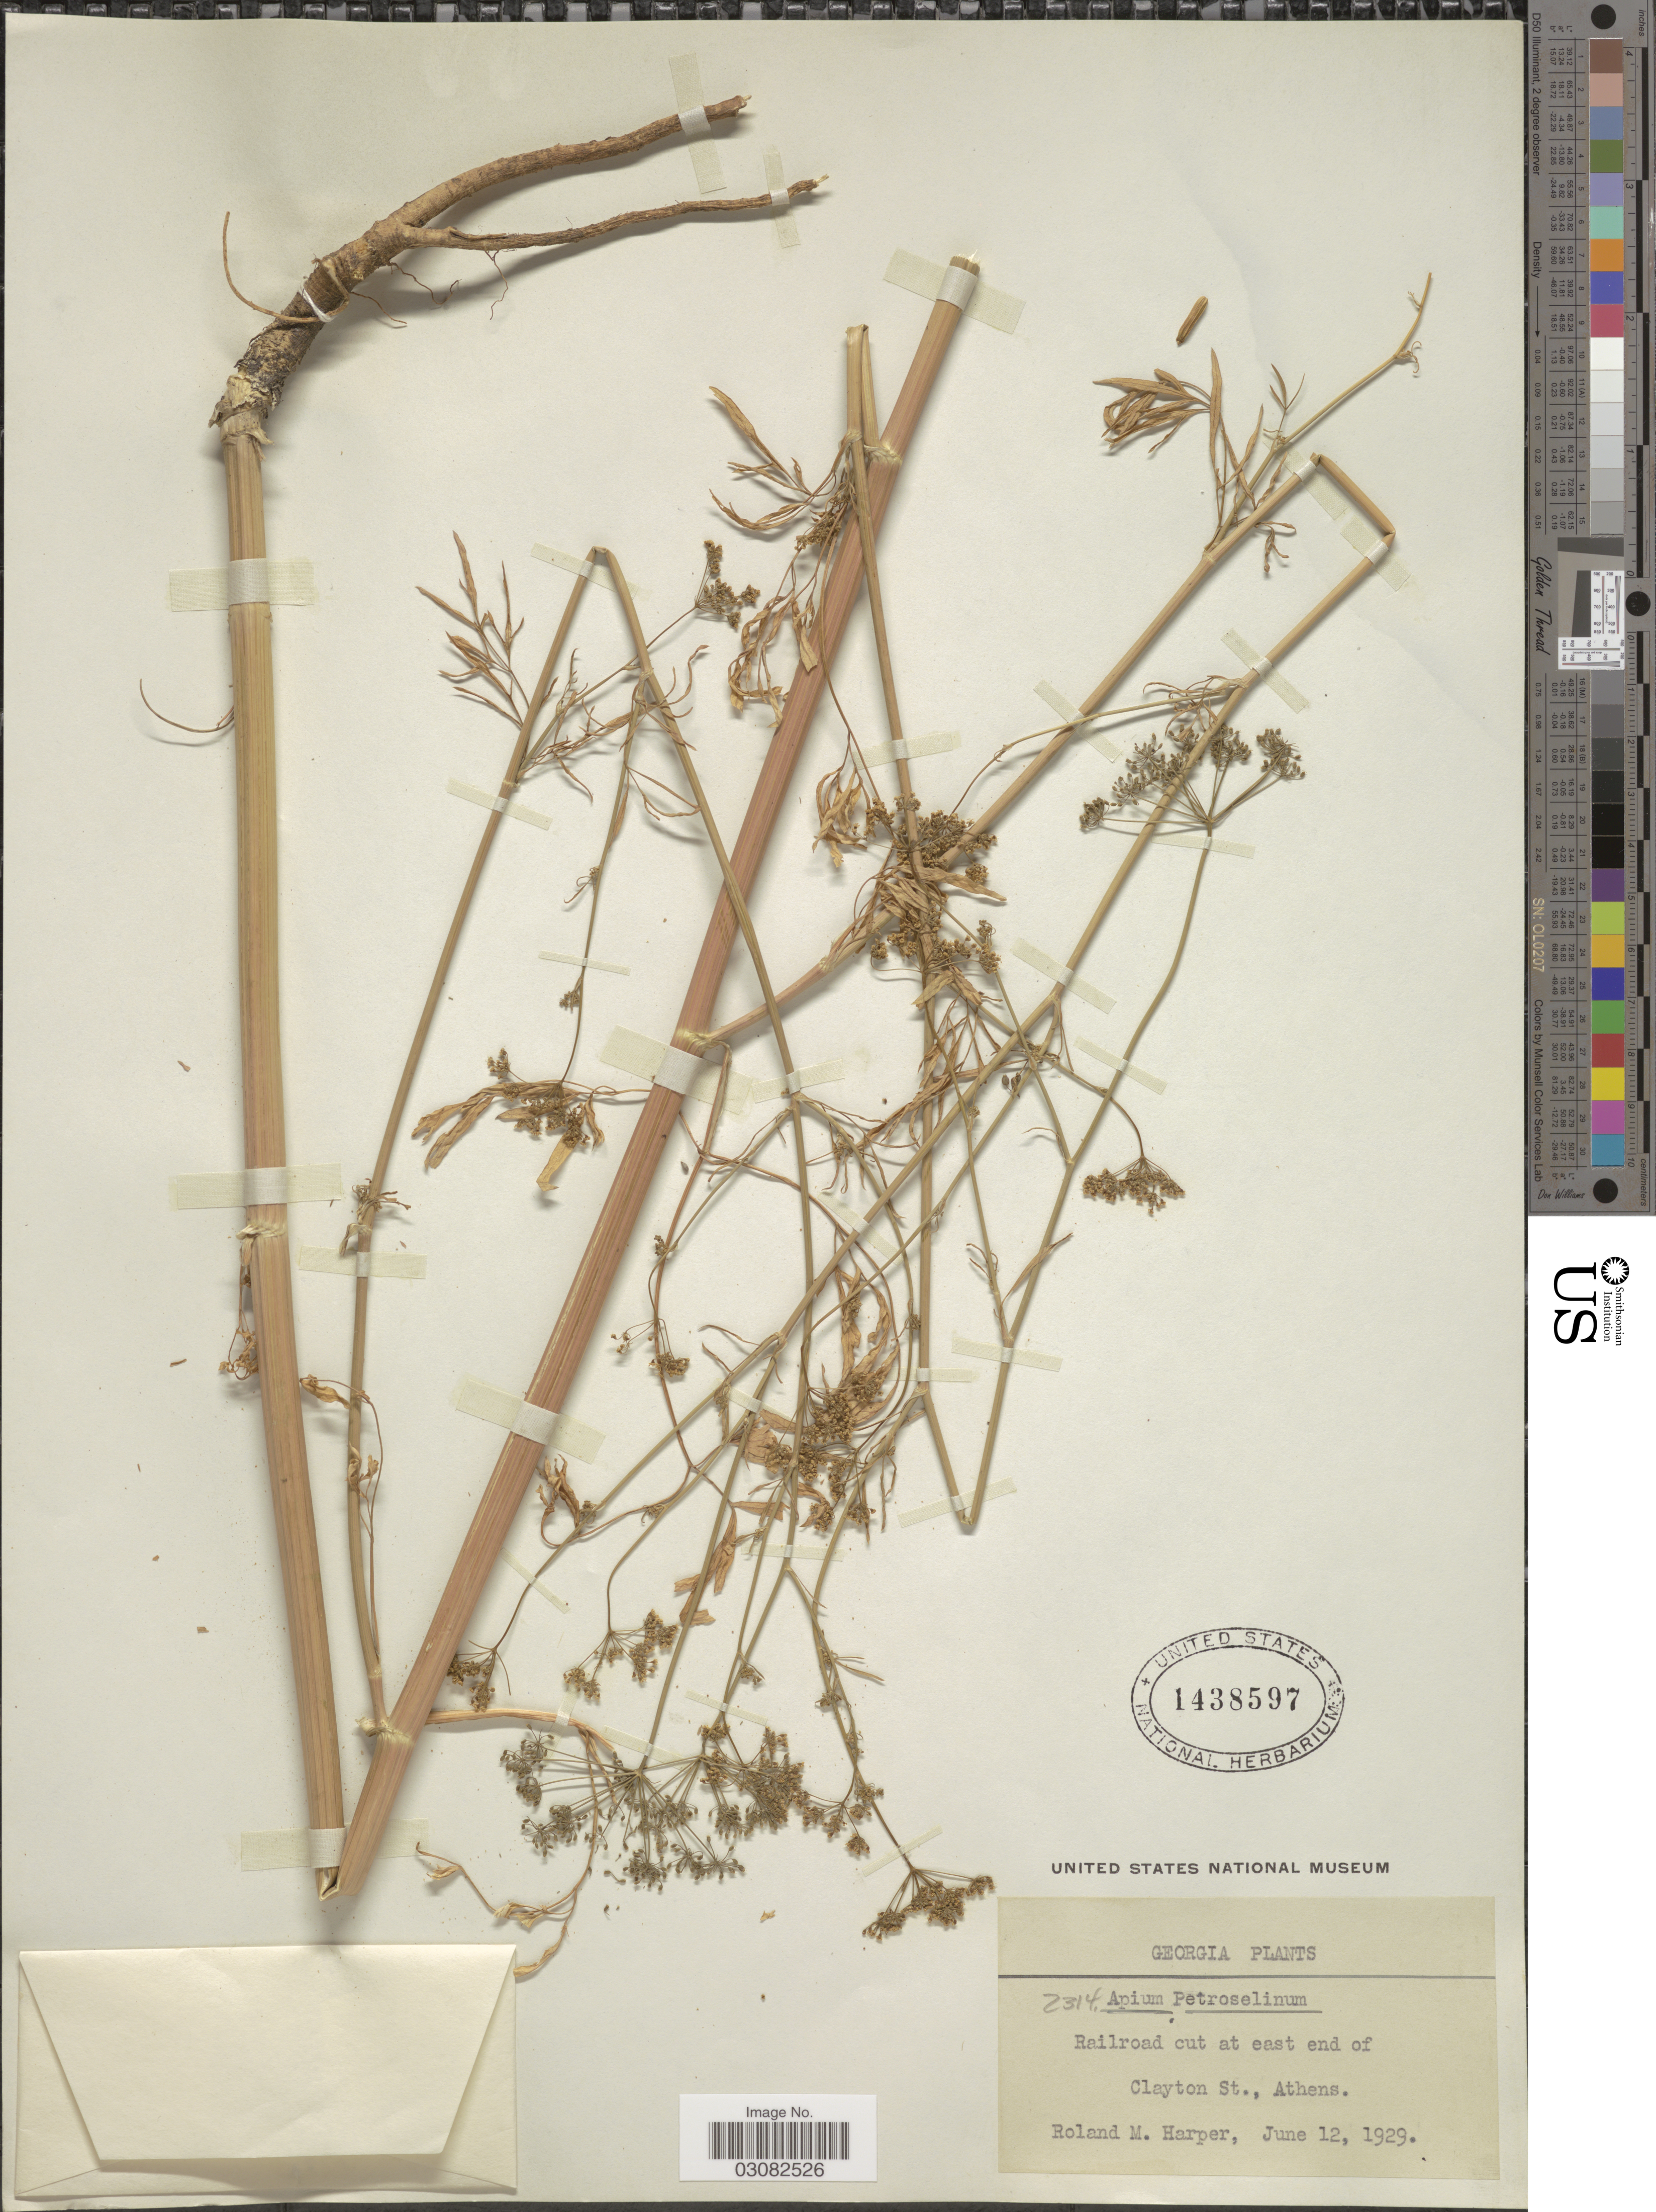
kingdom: Plantae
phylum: Tracheophyta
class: Magnoliopsida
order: Apiales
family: Apiaceae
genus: Apium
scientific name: Apium petroselinum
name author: L.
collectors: R. M. Harper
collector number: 2314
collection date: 1929-06-12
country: United States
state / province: Georgia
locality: Railroad cut at east end of Clayton St., Athens.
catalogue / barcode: US 1438597